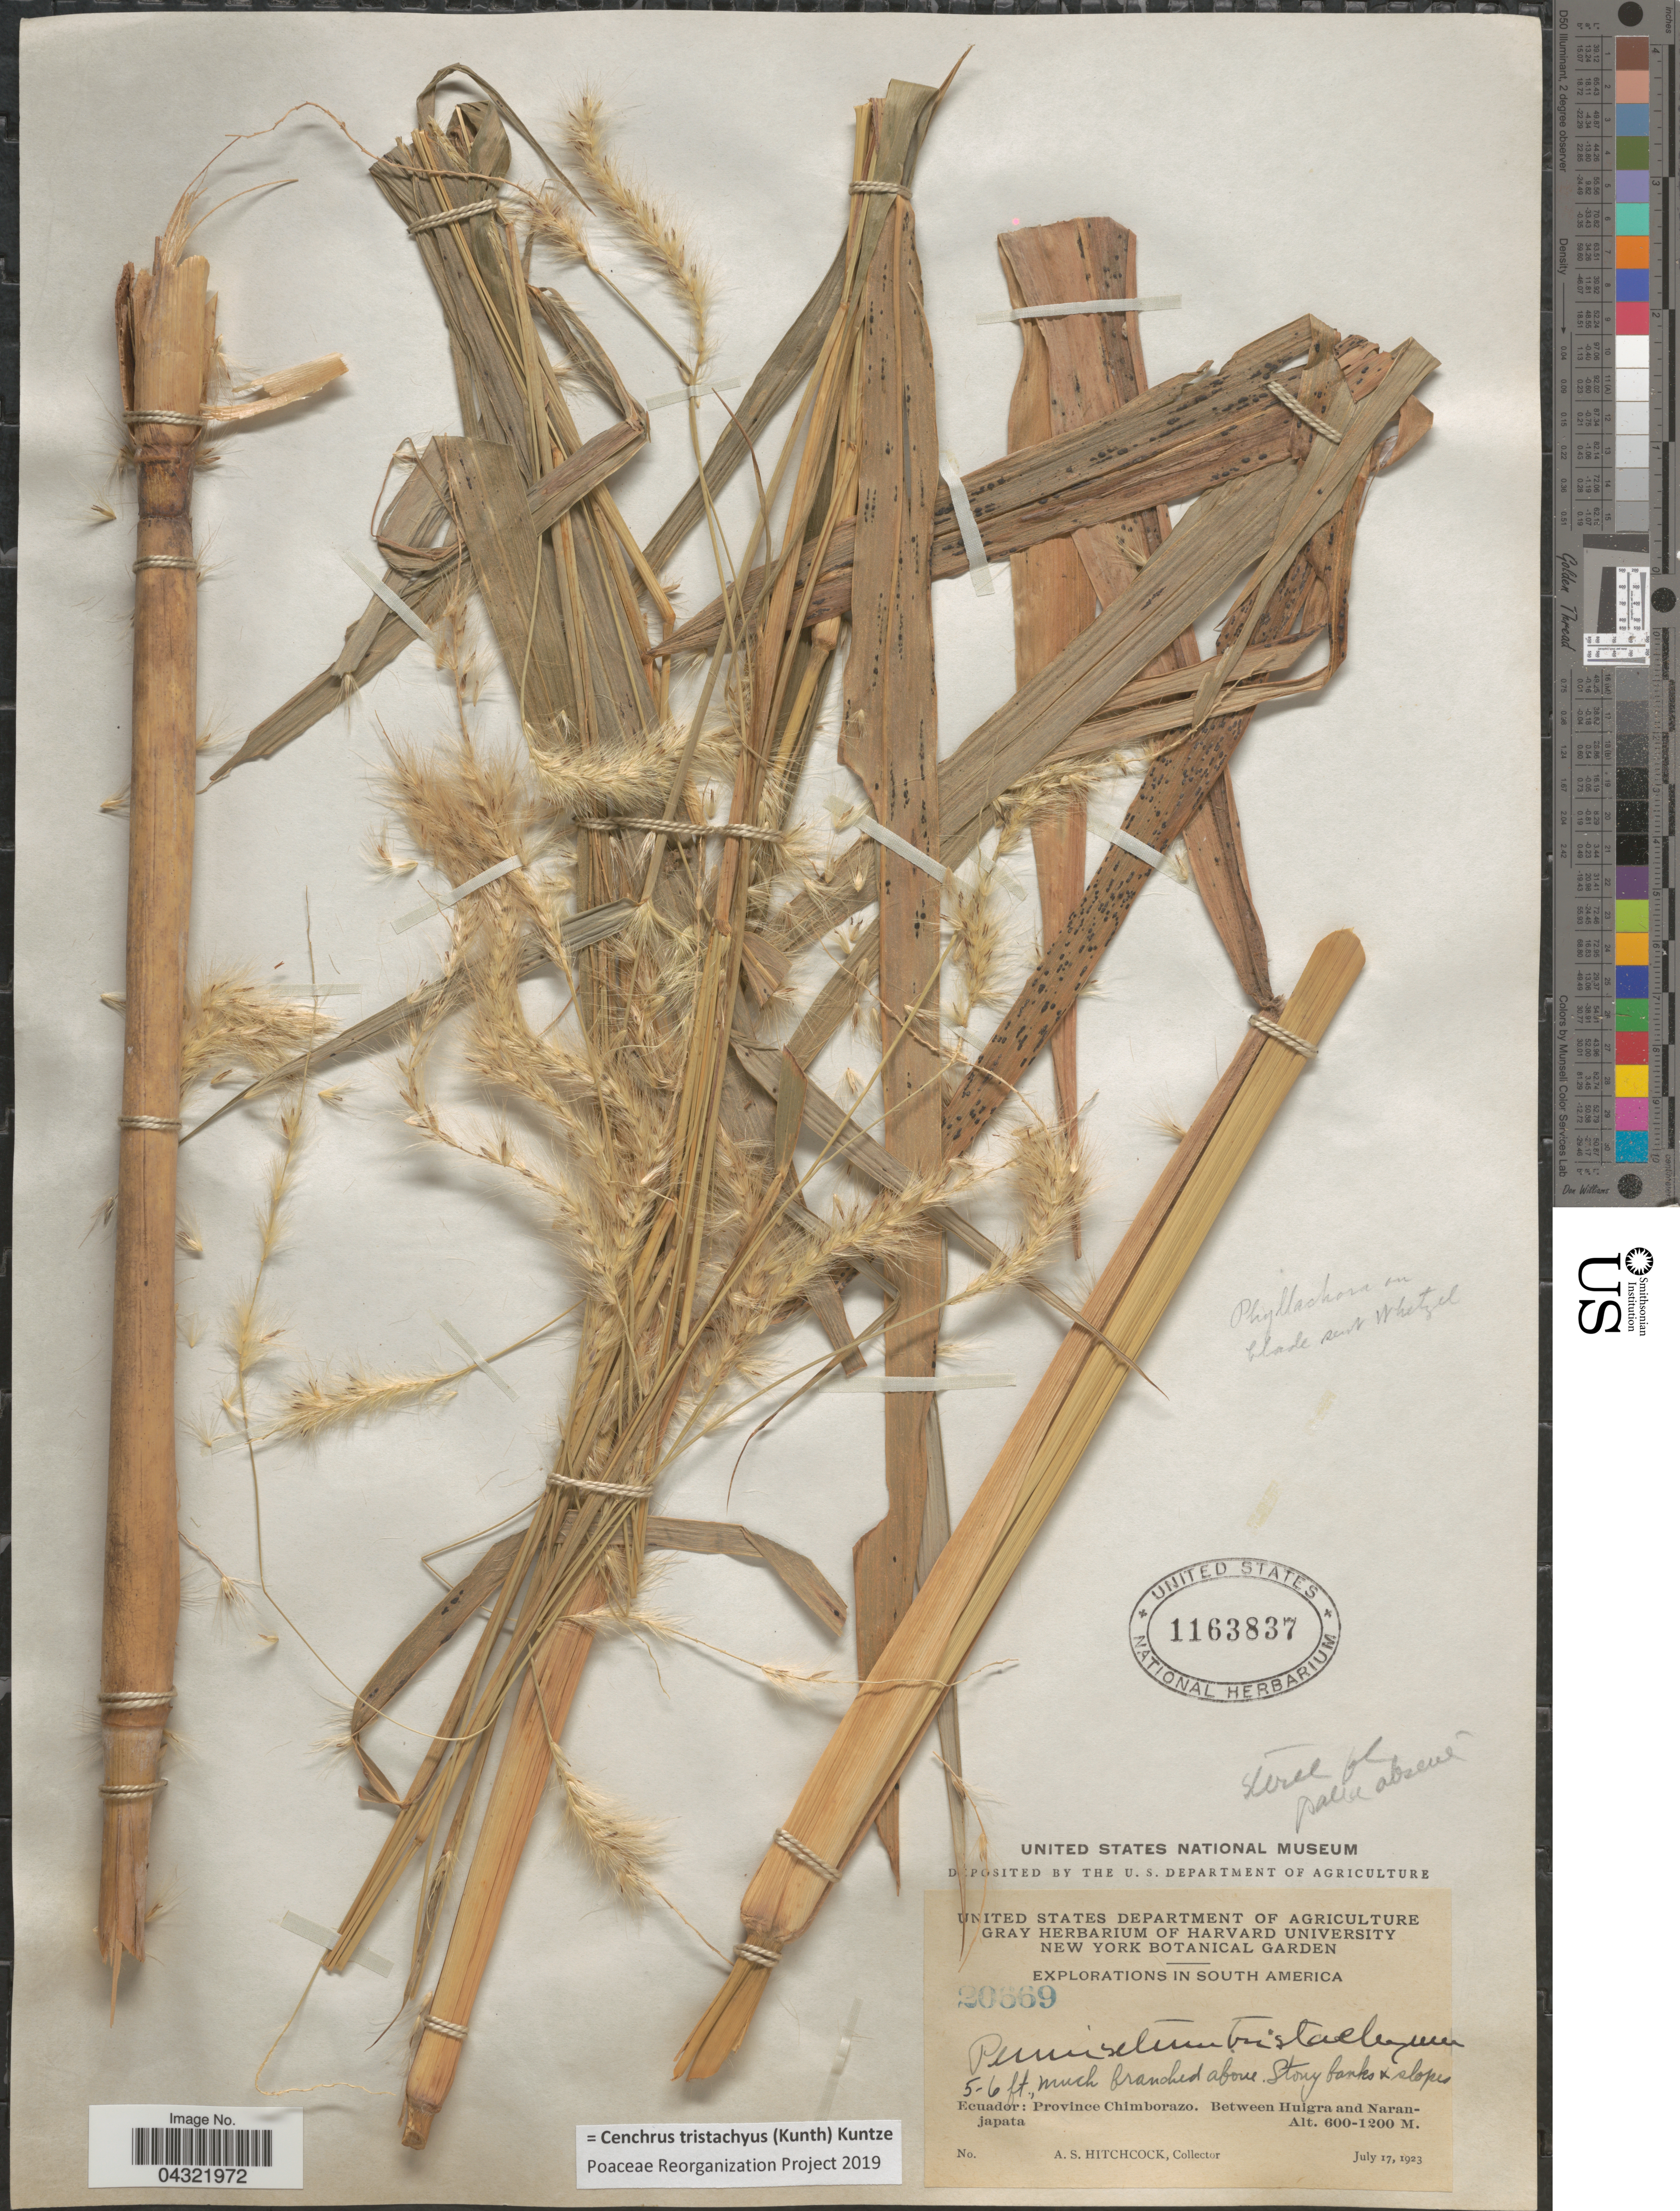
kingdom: Plantae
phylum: Tracheophyta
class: Liliopsida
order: Poales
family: Poaceae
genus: Cenchrus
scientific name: Cenchrus tristachyus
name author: (Kunth) Kuntze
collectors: A. S. Hitchcock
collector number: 20669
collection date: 1923-07-17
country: Ecuador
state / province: Chimborazo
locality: Explorations in South America. Between Huigra and Naranjapata.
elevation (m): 600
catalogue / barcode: US 1163837